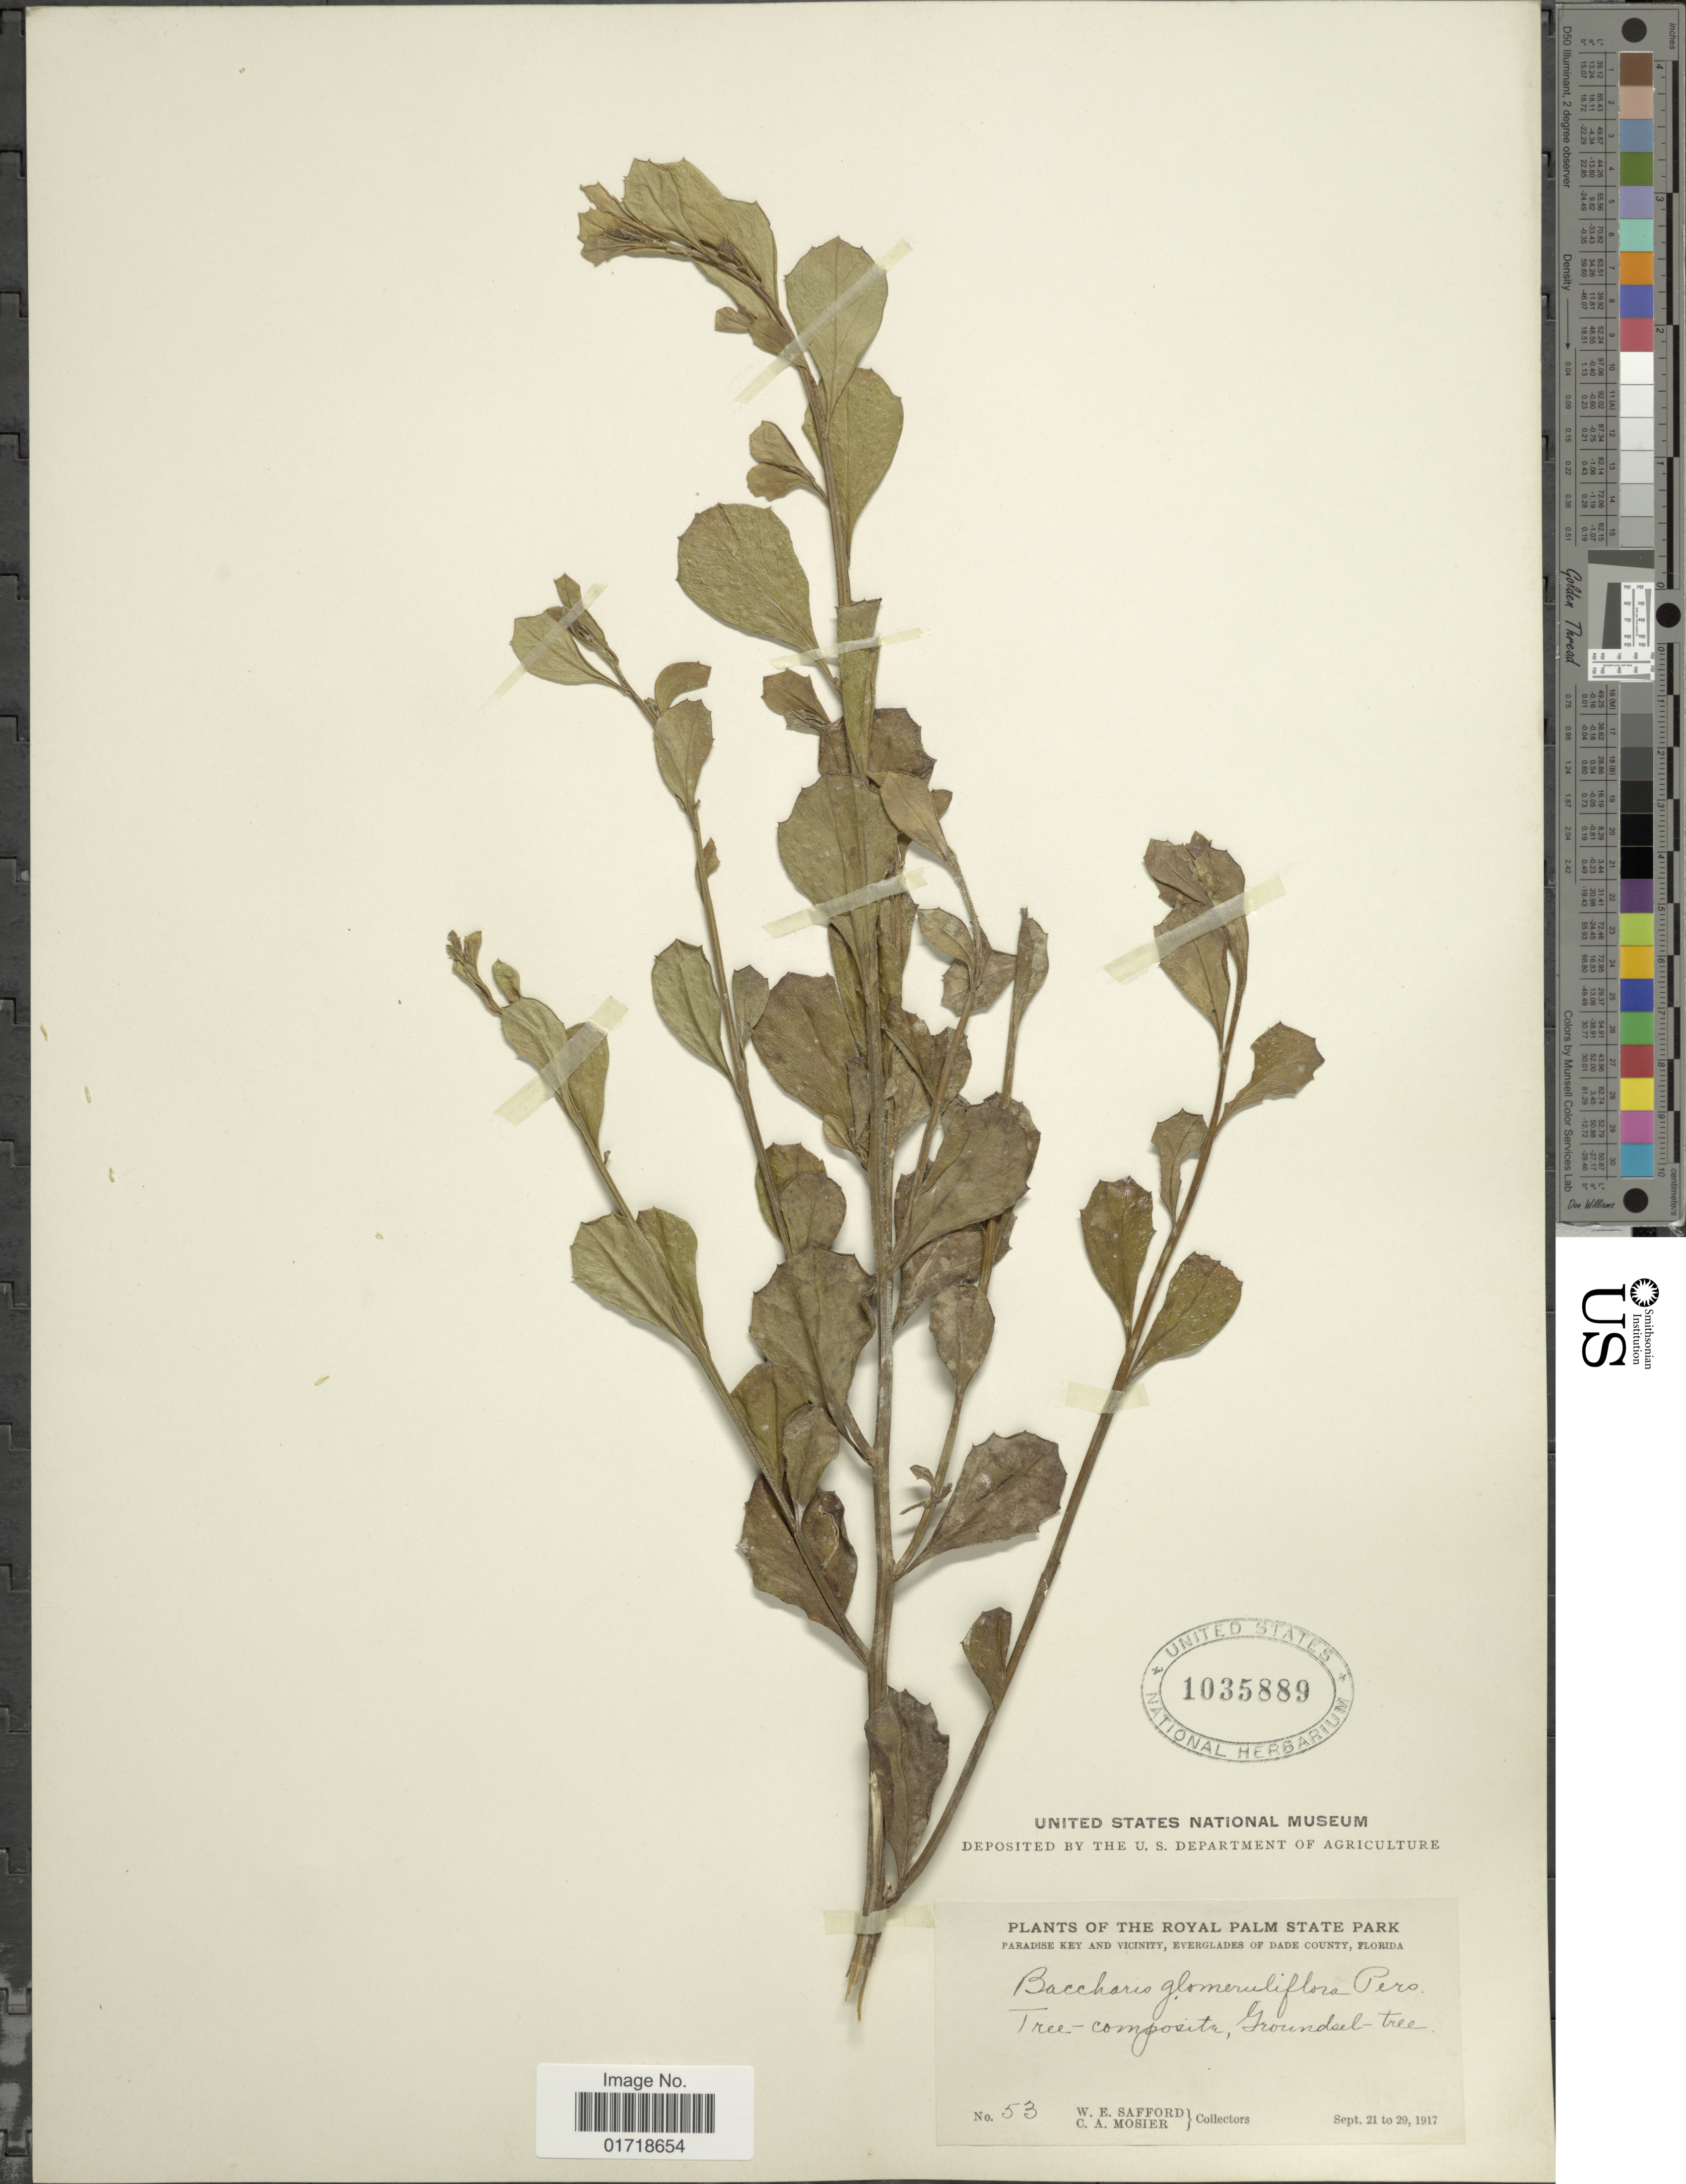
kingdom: Plantae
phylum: Tracheophyta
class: Magnoliopsida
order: Asterales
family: Asteraceae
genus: Baccharis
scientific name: Baccharis glomeruliflora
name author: Pers.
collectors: W. E. Safford & C. A. Mosier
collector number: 53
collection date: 1917-09-21/1917-09-29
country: United States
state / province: Florida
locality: The Royal Palm State Park, Paradise Key and vicinity, Everglades of Dade County.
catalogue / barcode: US 1035889